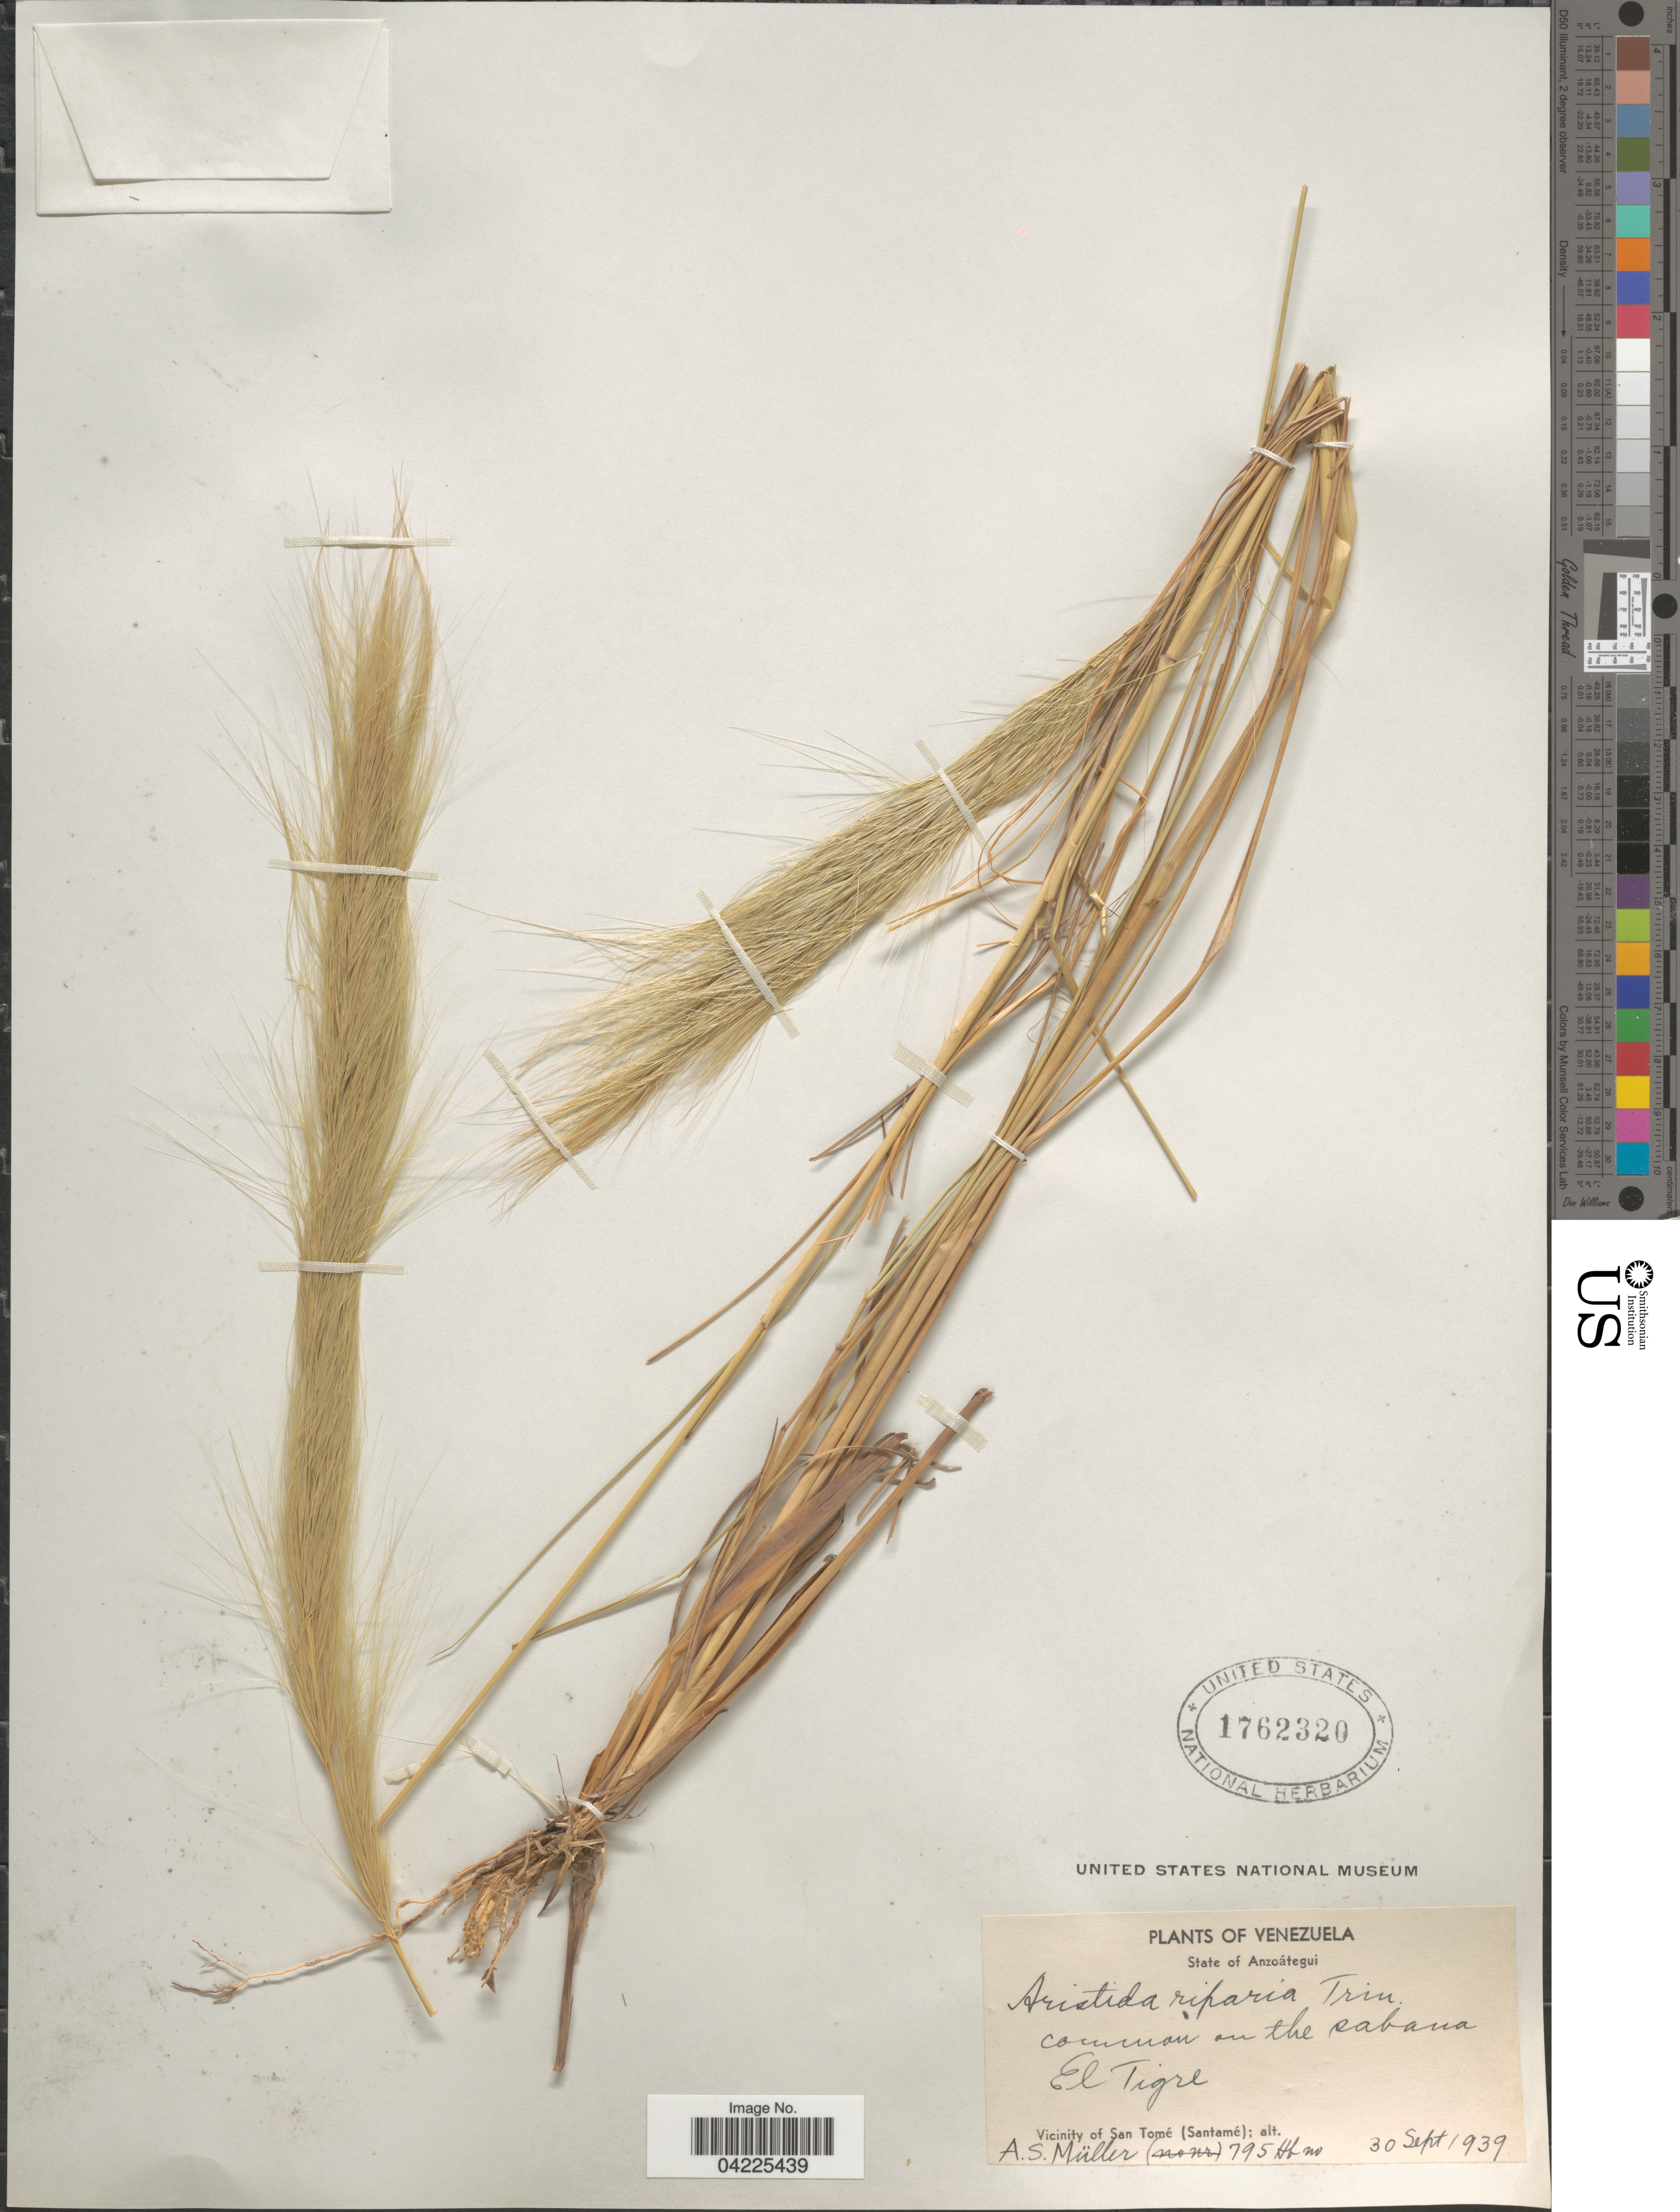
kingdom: Plantae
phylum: Tracheophyta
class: Liliopsida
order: Poales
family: Poaceae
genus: Aristida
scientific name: Aristida riparia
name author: Trin.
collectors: A. Muller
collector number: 795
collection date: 1939-09-30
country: Venezuela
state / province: Anzoategui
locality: Common on the sabana. El Tigre. Vicinity of San Tomé (Santamé).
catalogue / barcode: US 1762320